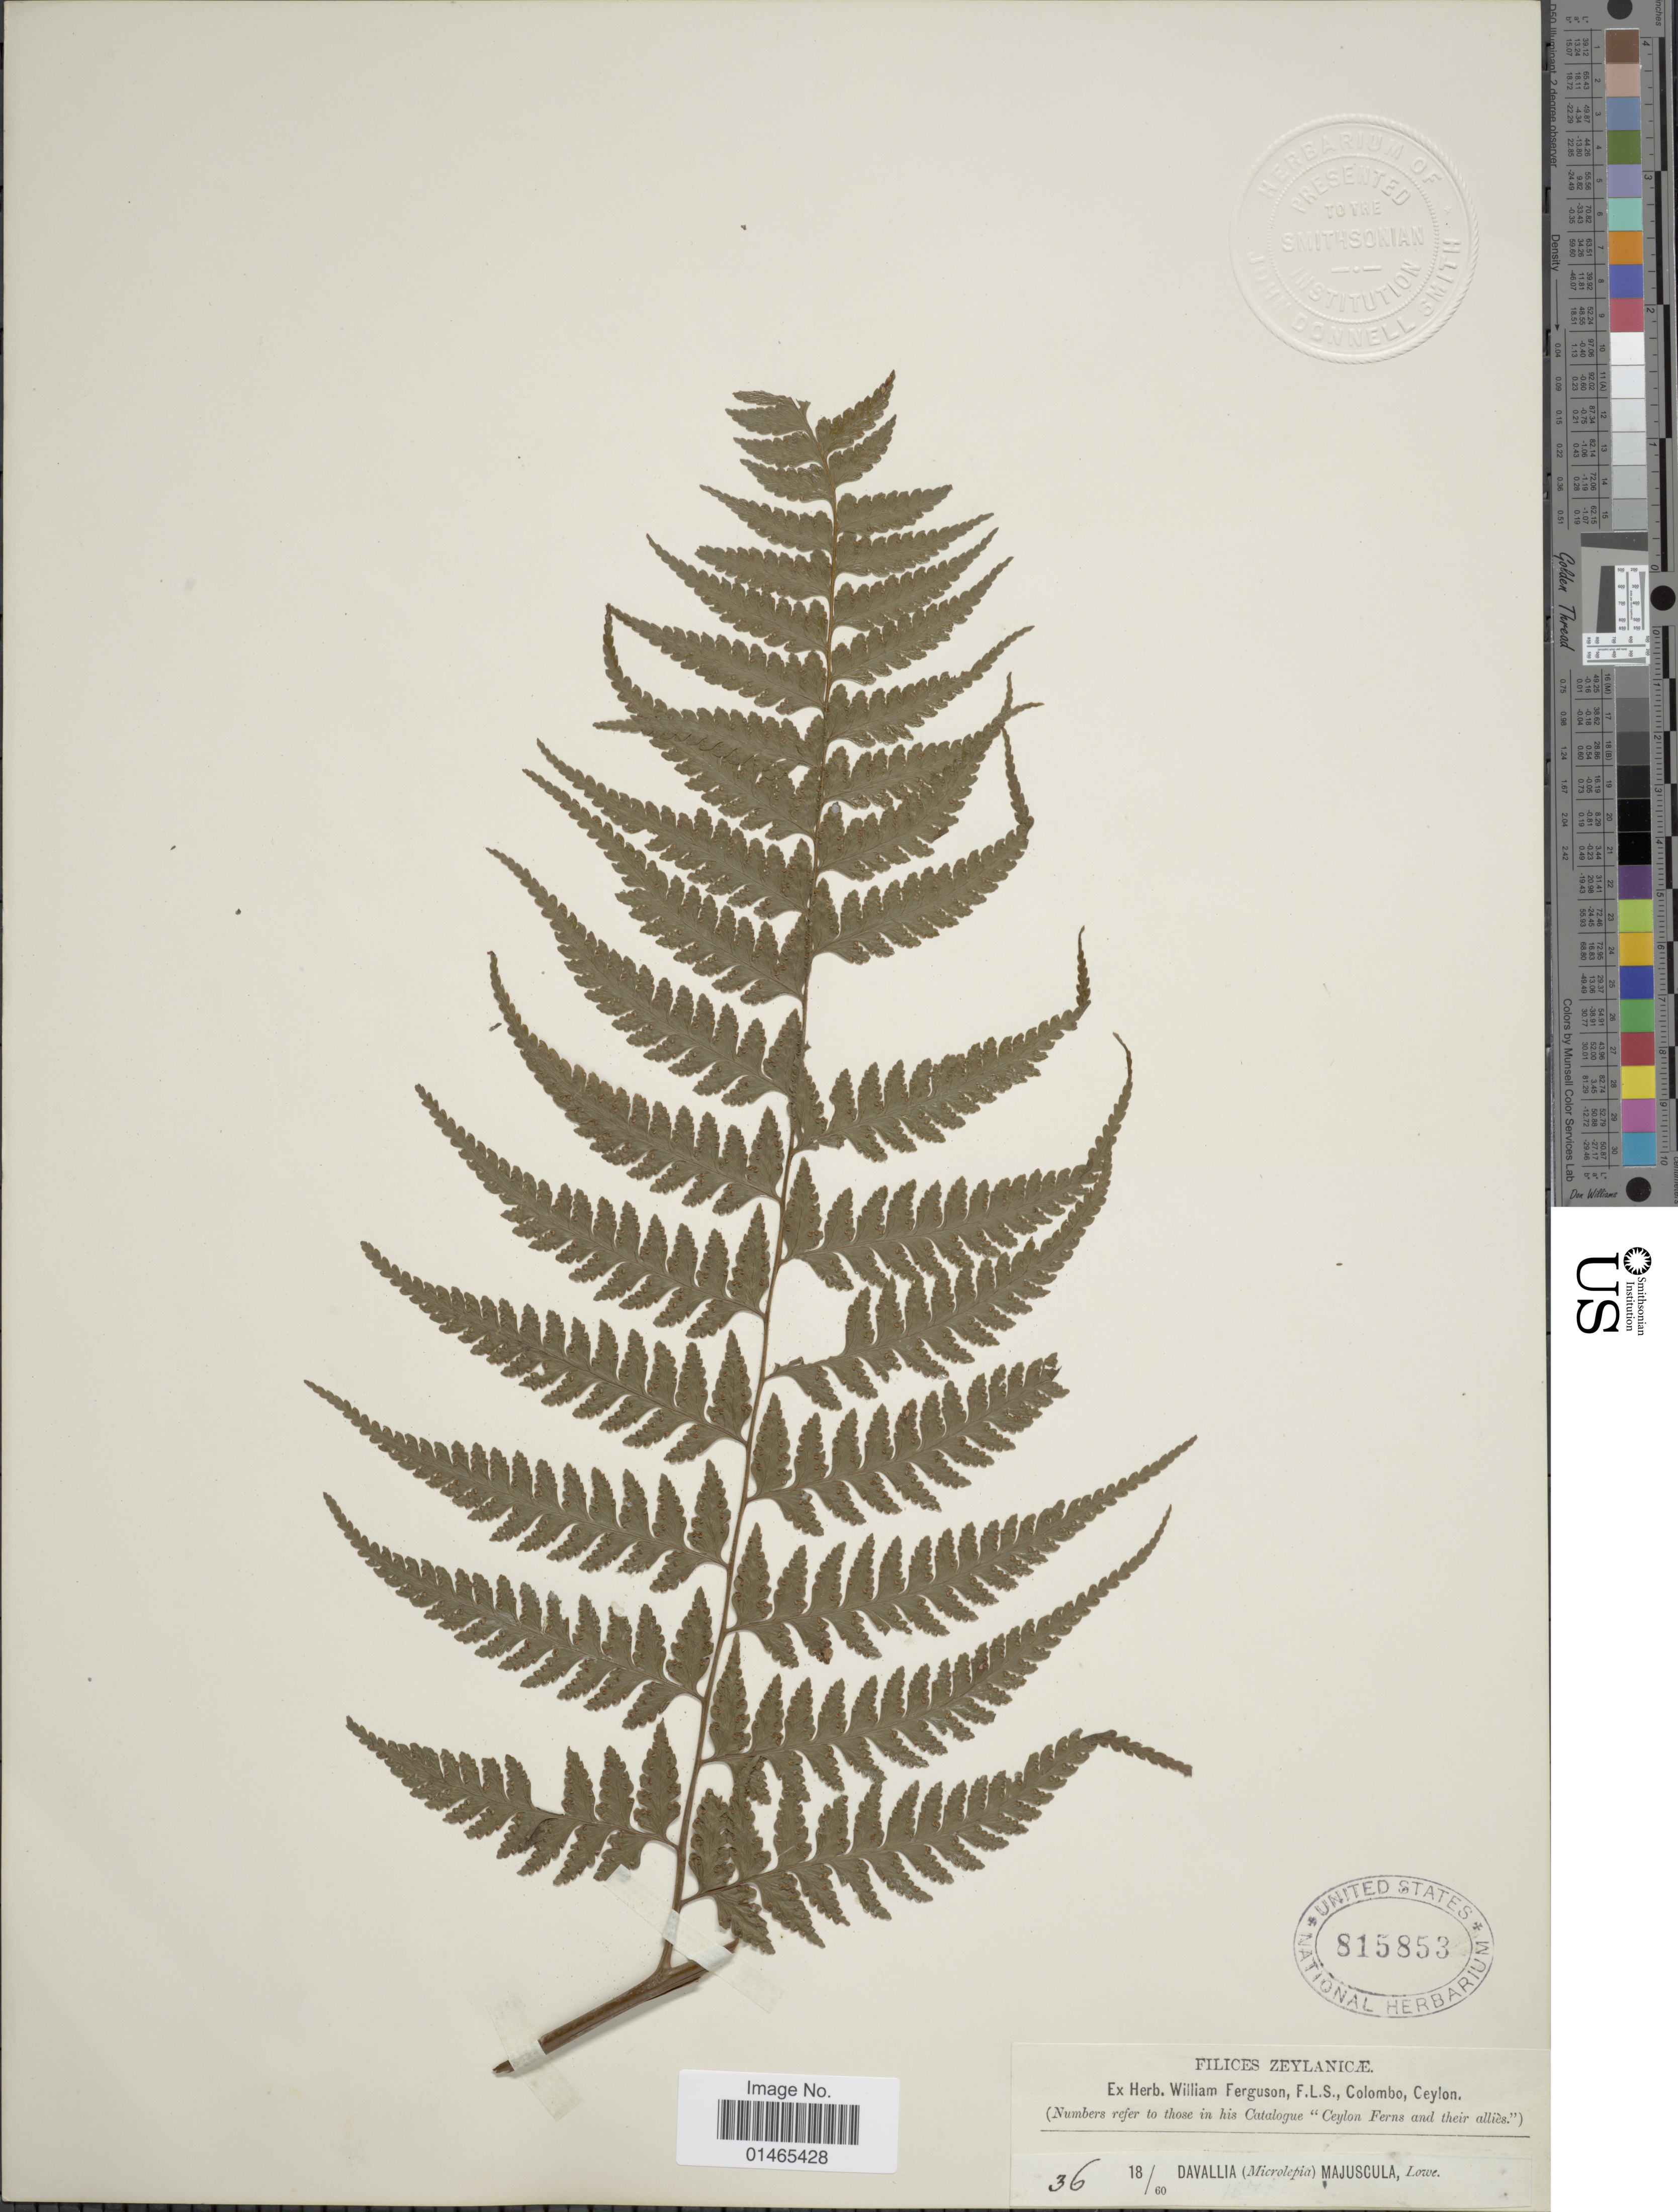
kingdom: Plantae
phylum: Tracheophyta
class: Polypodiopsida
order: Polypodiales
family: Dennstaedtiaceae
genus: Microlepia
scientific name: Microlepia majuscula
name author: (Lowe) T. Moore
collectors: ex herb. W. Ferguson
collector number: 36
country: Sri Lanka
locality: Zeylanice, F.L.S, Colombo, Ceylon [unsure placement]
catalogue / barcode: US 815853